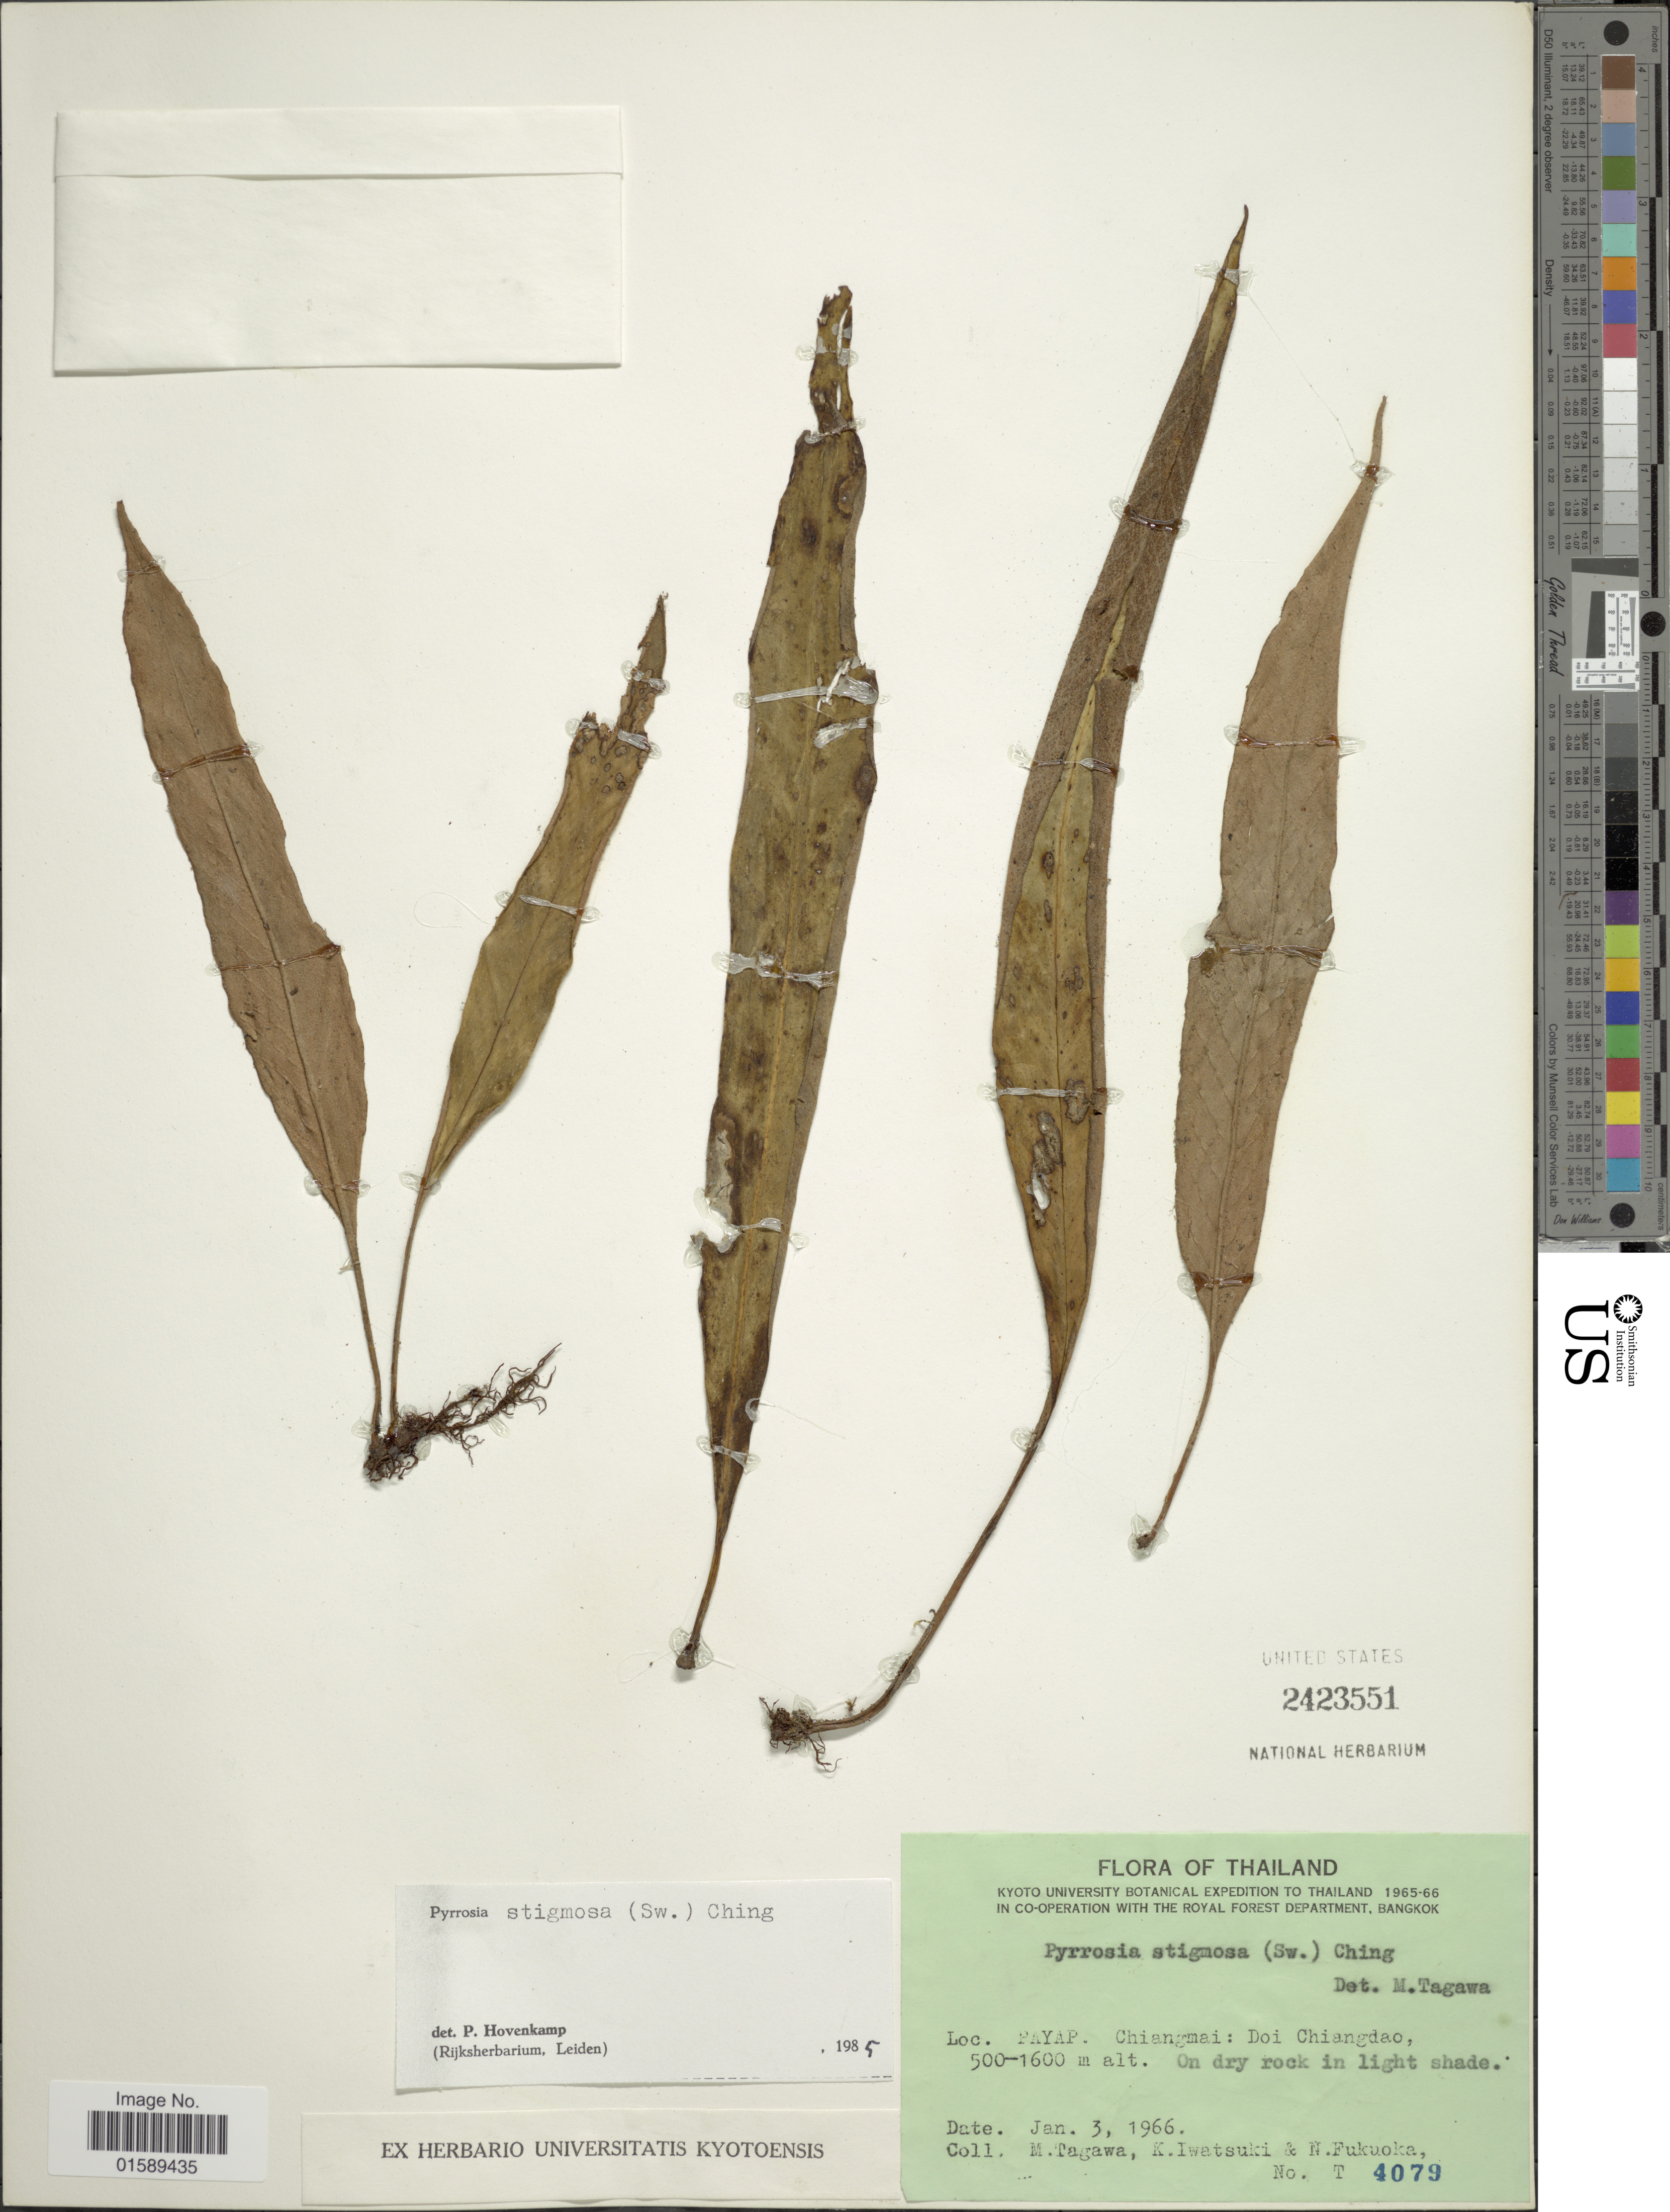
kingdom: Plantae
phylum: Tracheophyta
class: Polypodiopsida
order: Polypodiales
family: Polypodiaceae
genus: Pyrrosia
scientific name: Pyrrosia stigmosa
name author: (Sw.) Ching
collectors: M. Tagawa, K. Iwatsuki & N. Fukuoka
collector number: T4079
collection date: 1966-01-03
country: Thailand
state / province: Chiang Mai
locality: Thailand. Payap. Chiangmai : Doi Chiangdao.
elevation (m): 500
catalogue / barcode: US 2423551